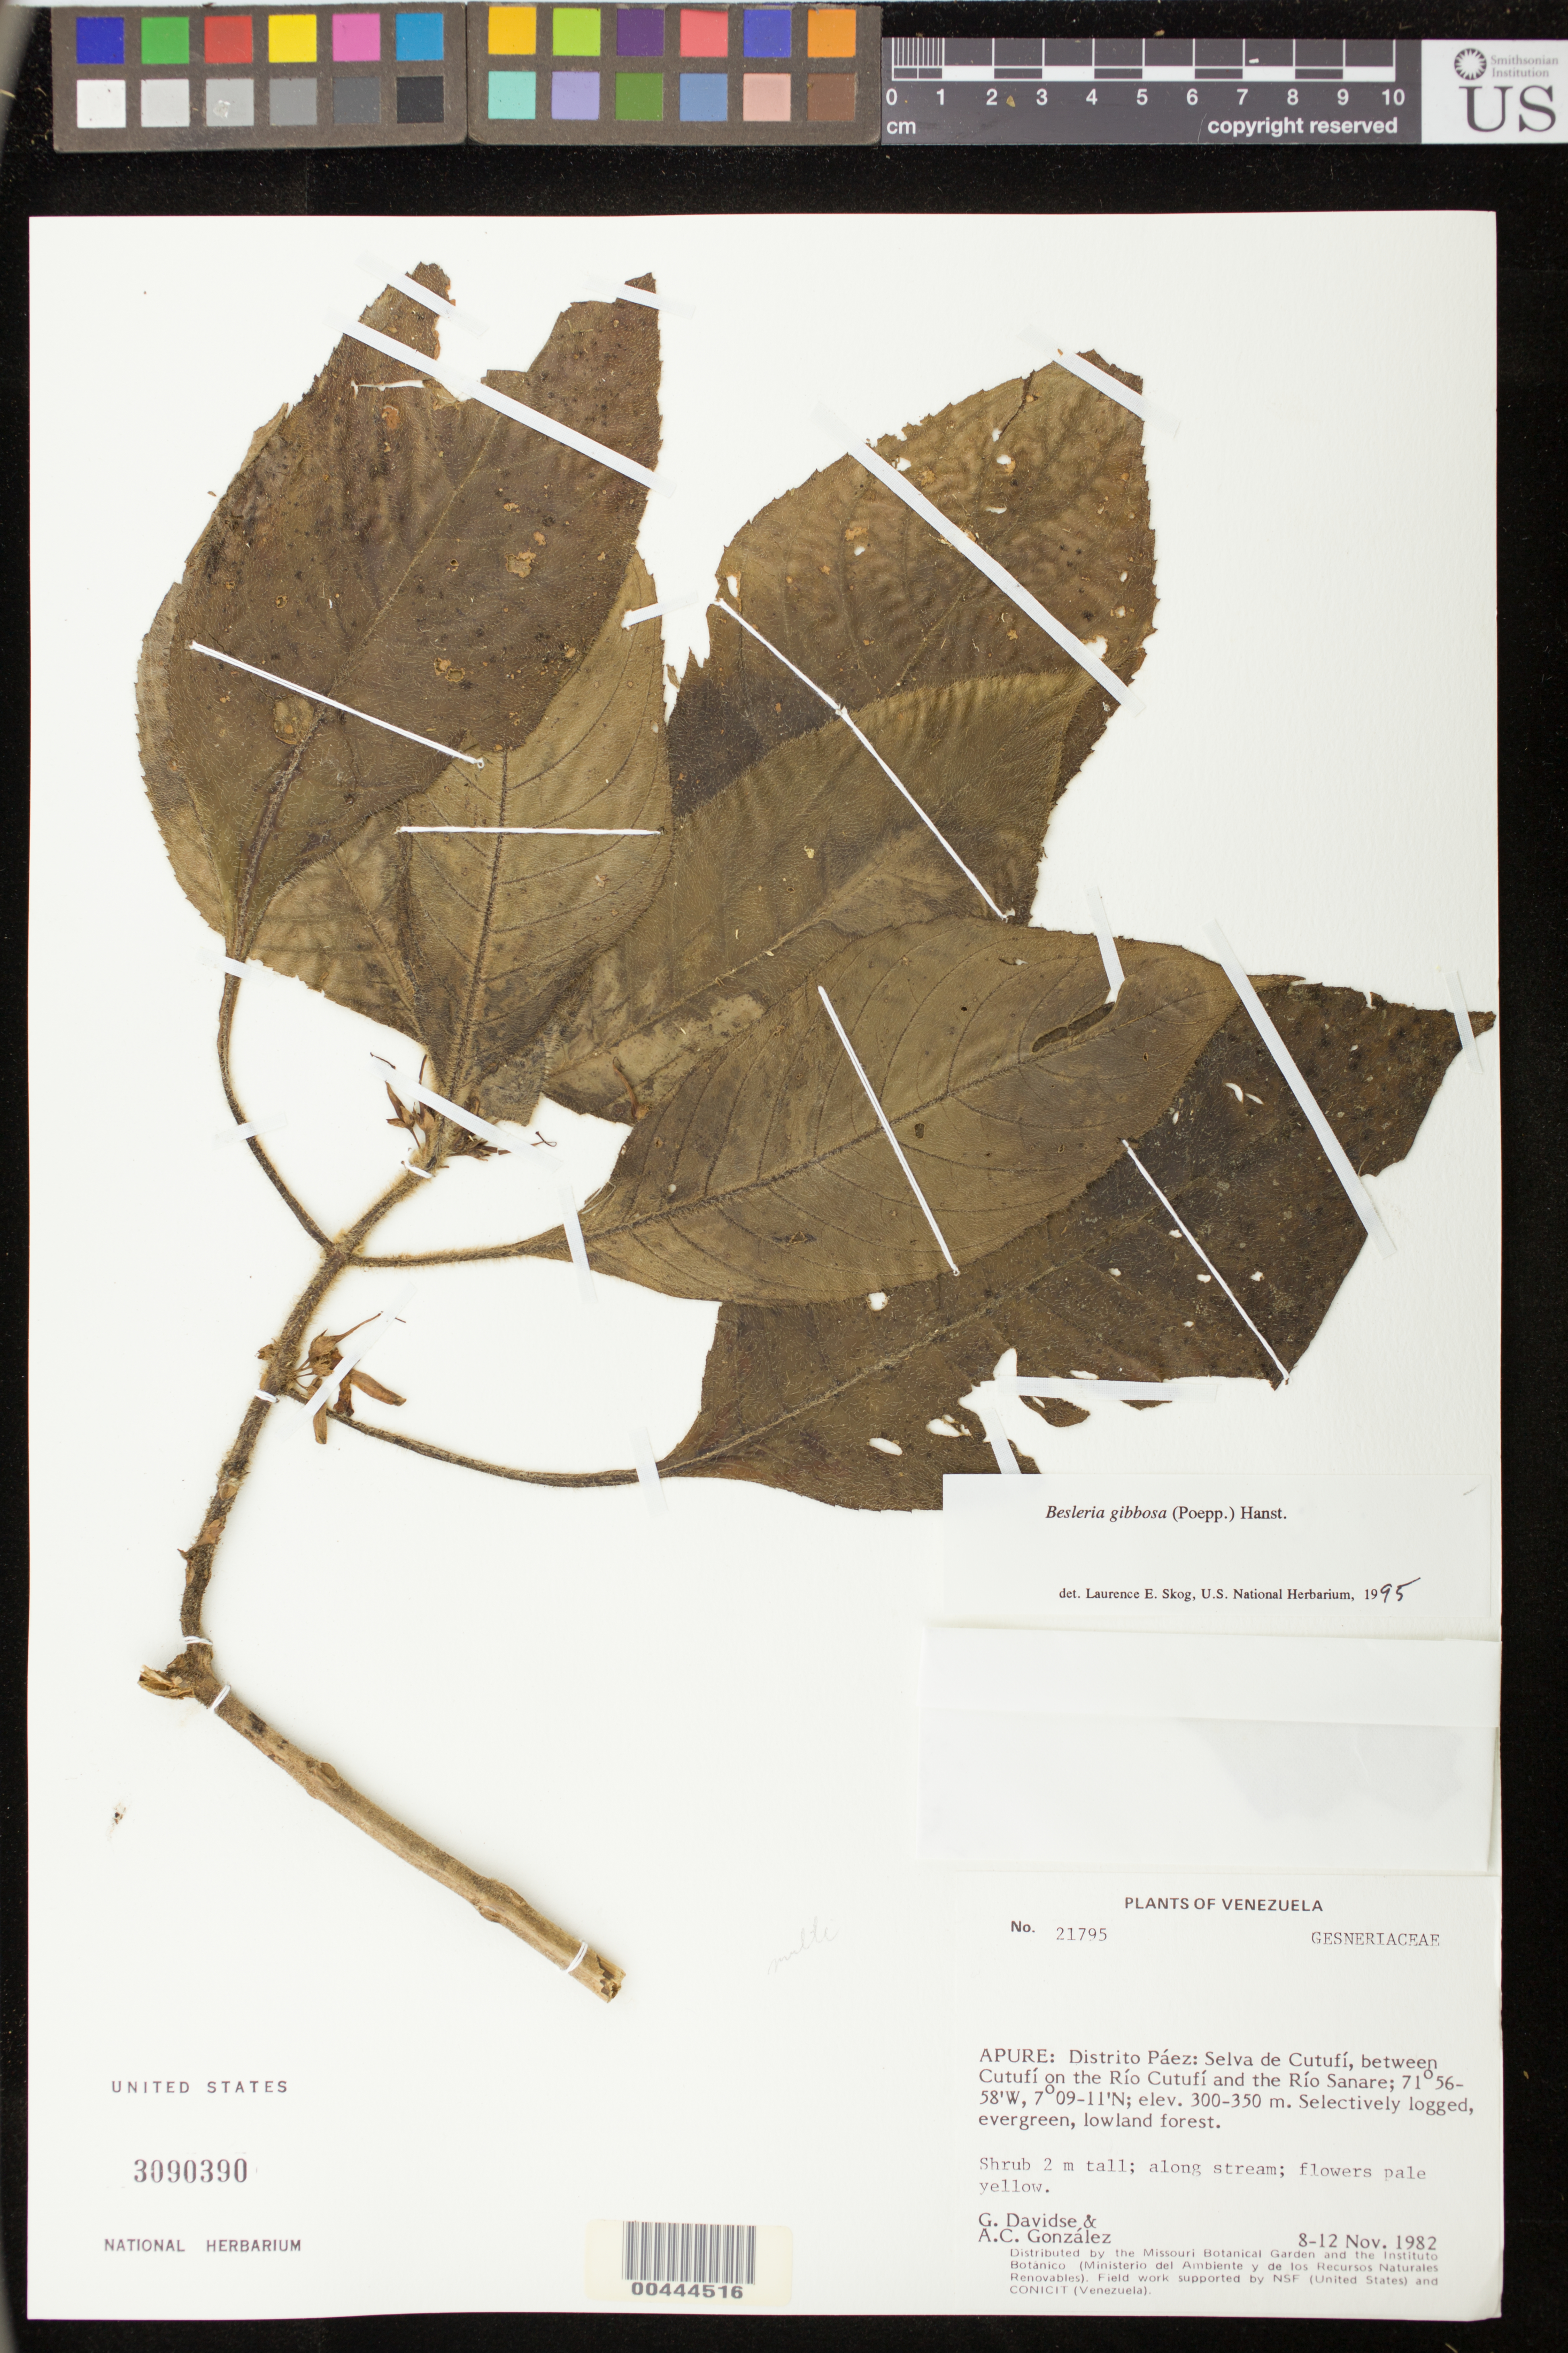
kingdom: Plantae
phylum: Tracheophyta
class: Magnoliopsida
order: Lamiales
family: Gesneriaceae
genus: Besleria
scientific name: Besleria gibbosa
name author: (Poepp.) Hanst.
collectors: G. Davidse & A. C. González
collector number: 21795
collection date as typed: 8-12 Nov 1982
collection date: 1982-11-08/1982-11-12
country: Venezuela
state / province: Apure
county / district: Paez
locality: Distrito Paez, selva de Cutufi, between Cutufi on the Rio Cutufi and Rio Sanare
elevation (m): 300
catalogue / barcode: US 3090390